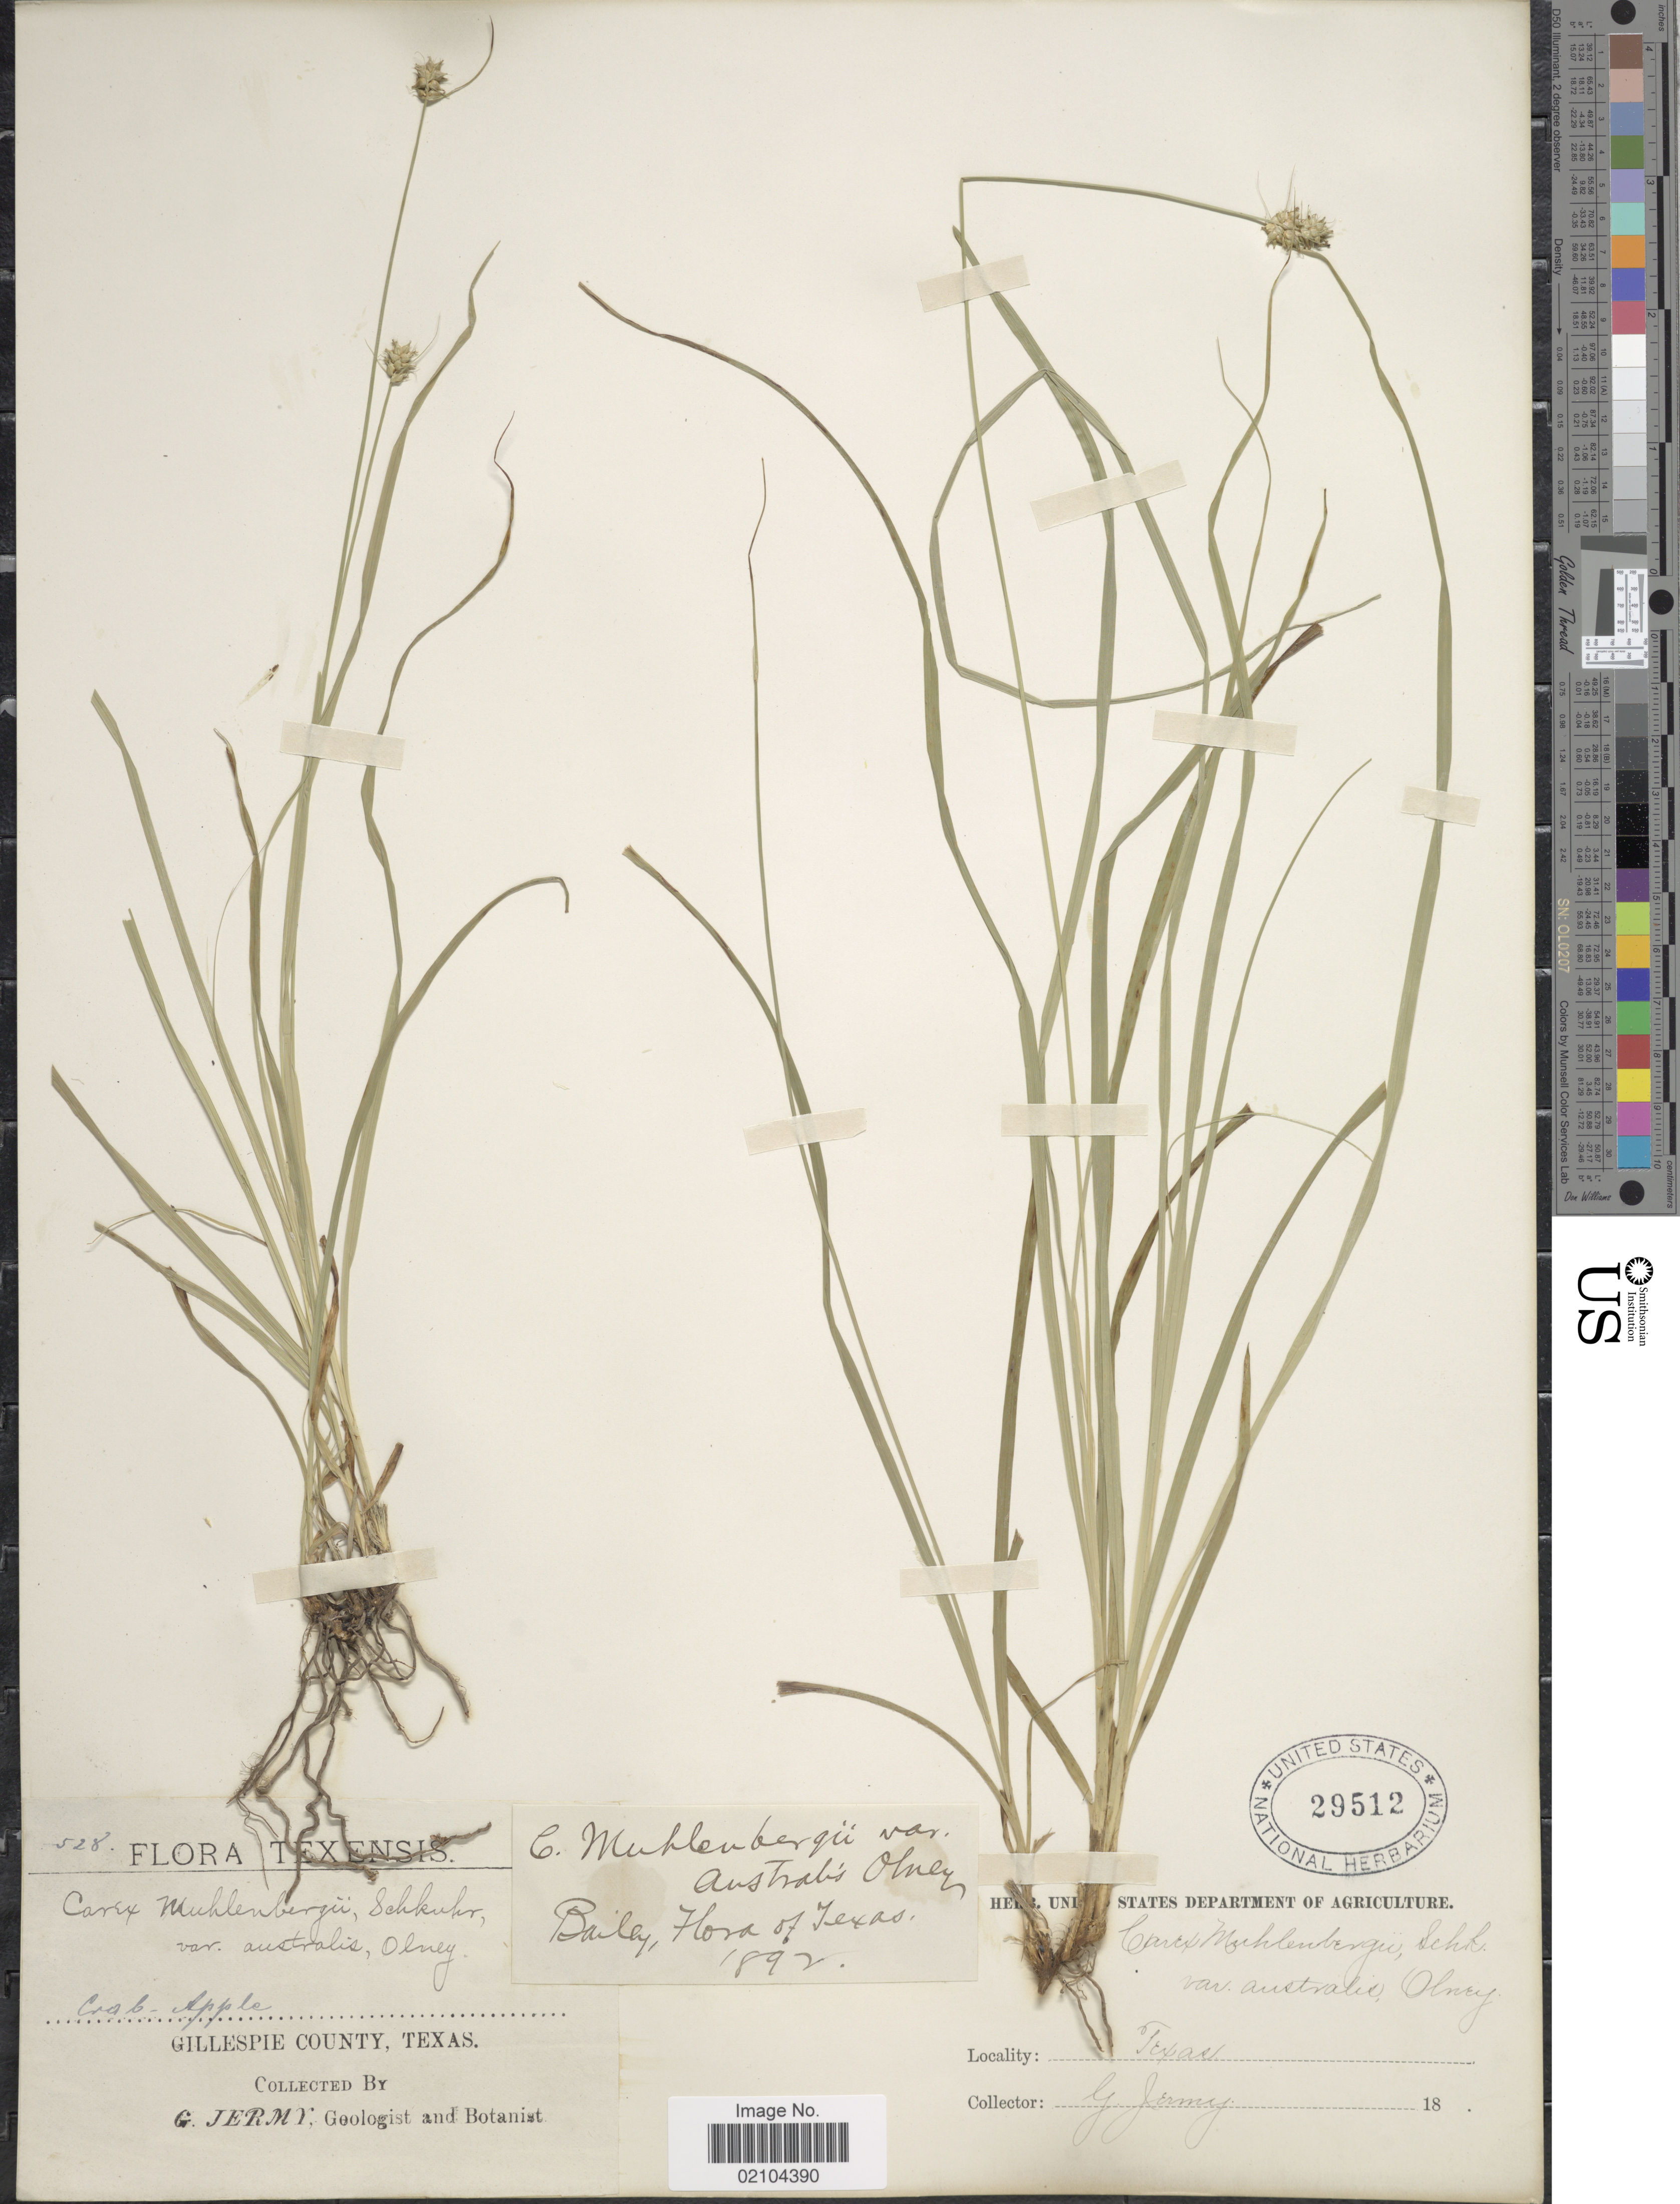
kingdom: Plantae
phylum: Tracheophyta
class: Liliopsida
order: Poales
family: Cyperaceae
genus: Carex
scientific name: Carex austrina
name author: Mack.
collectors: G. Jermy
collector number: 528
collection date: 1892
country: United States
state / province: Texas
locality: Crabapple, Gillespie County. Bailey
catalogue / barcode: US 29512